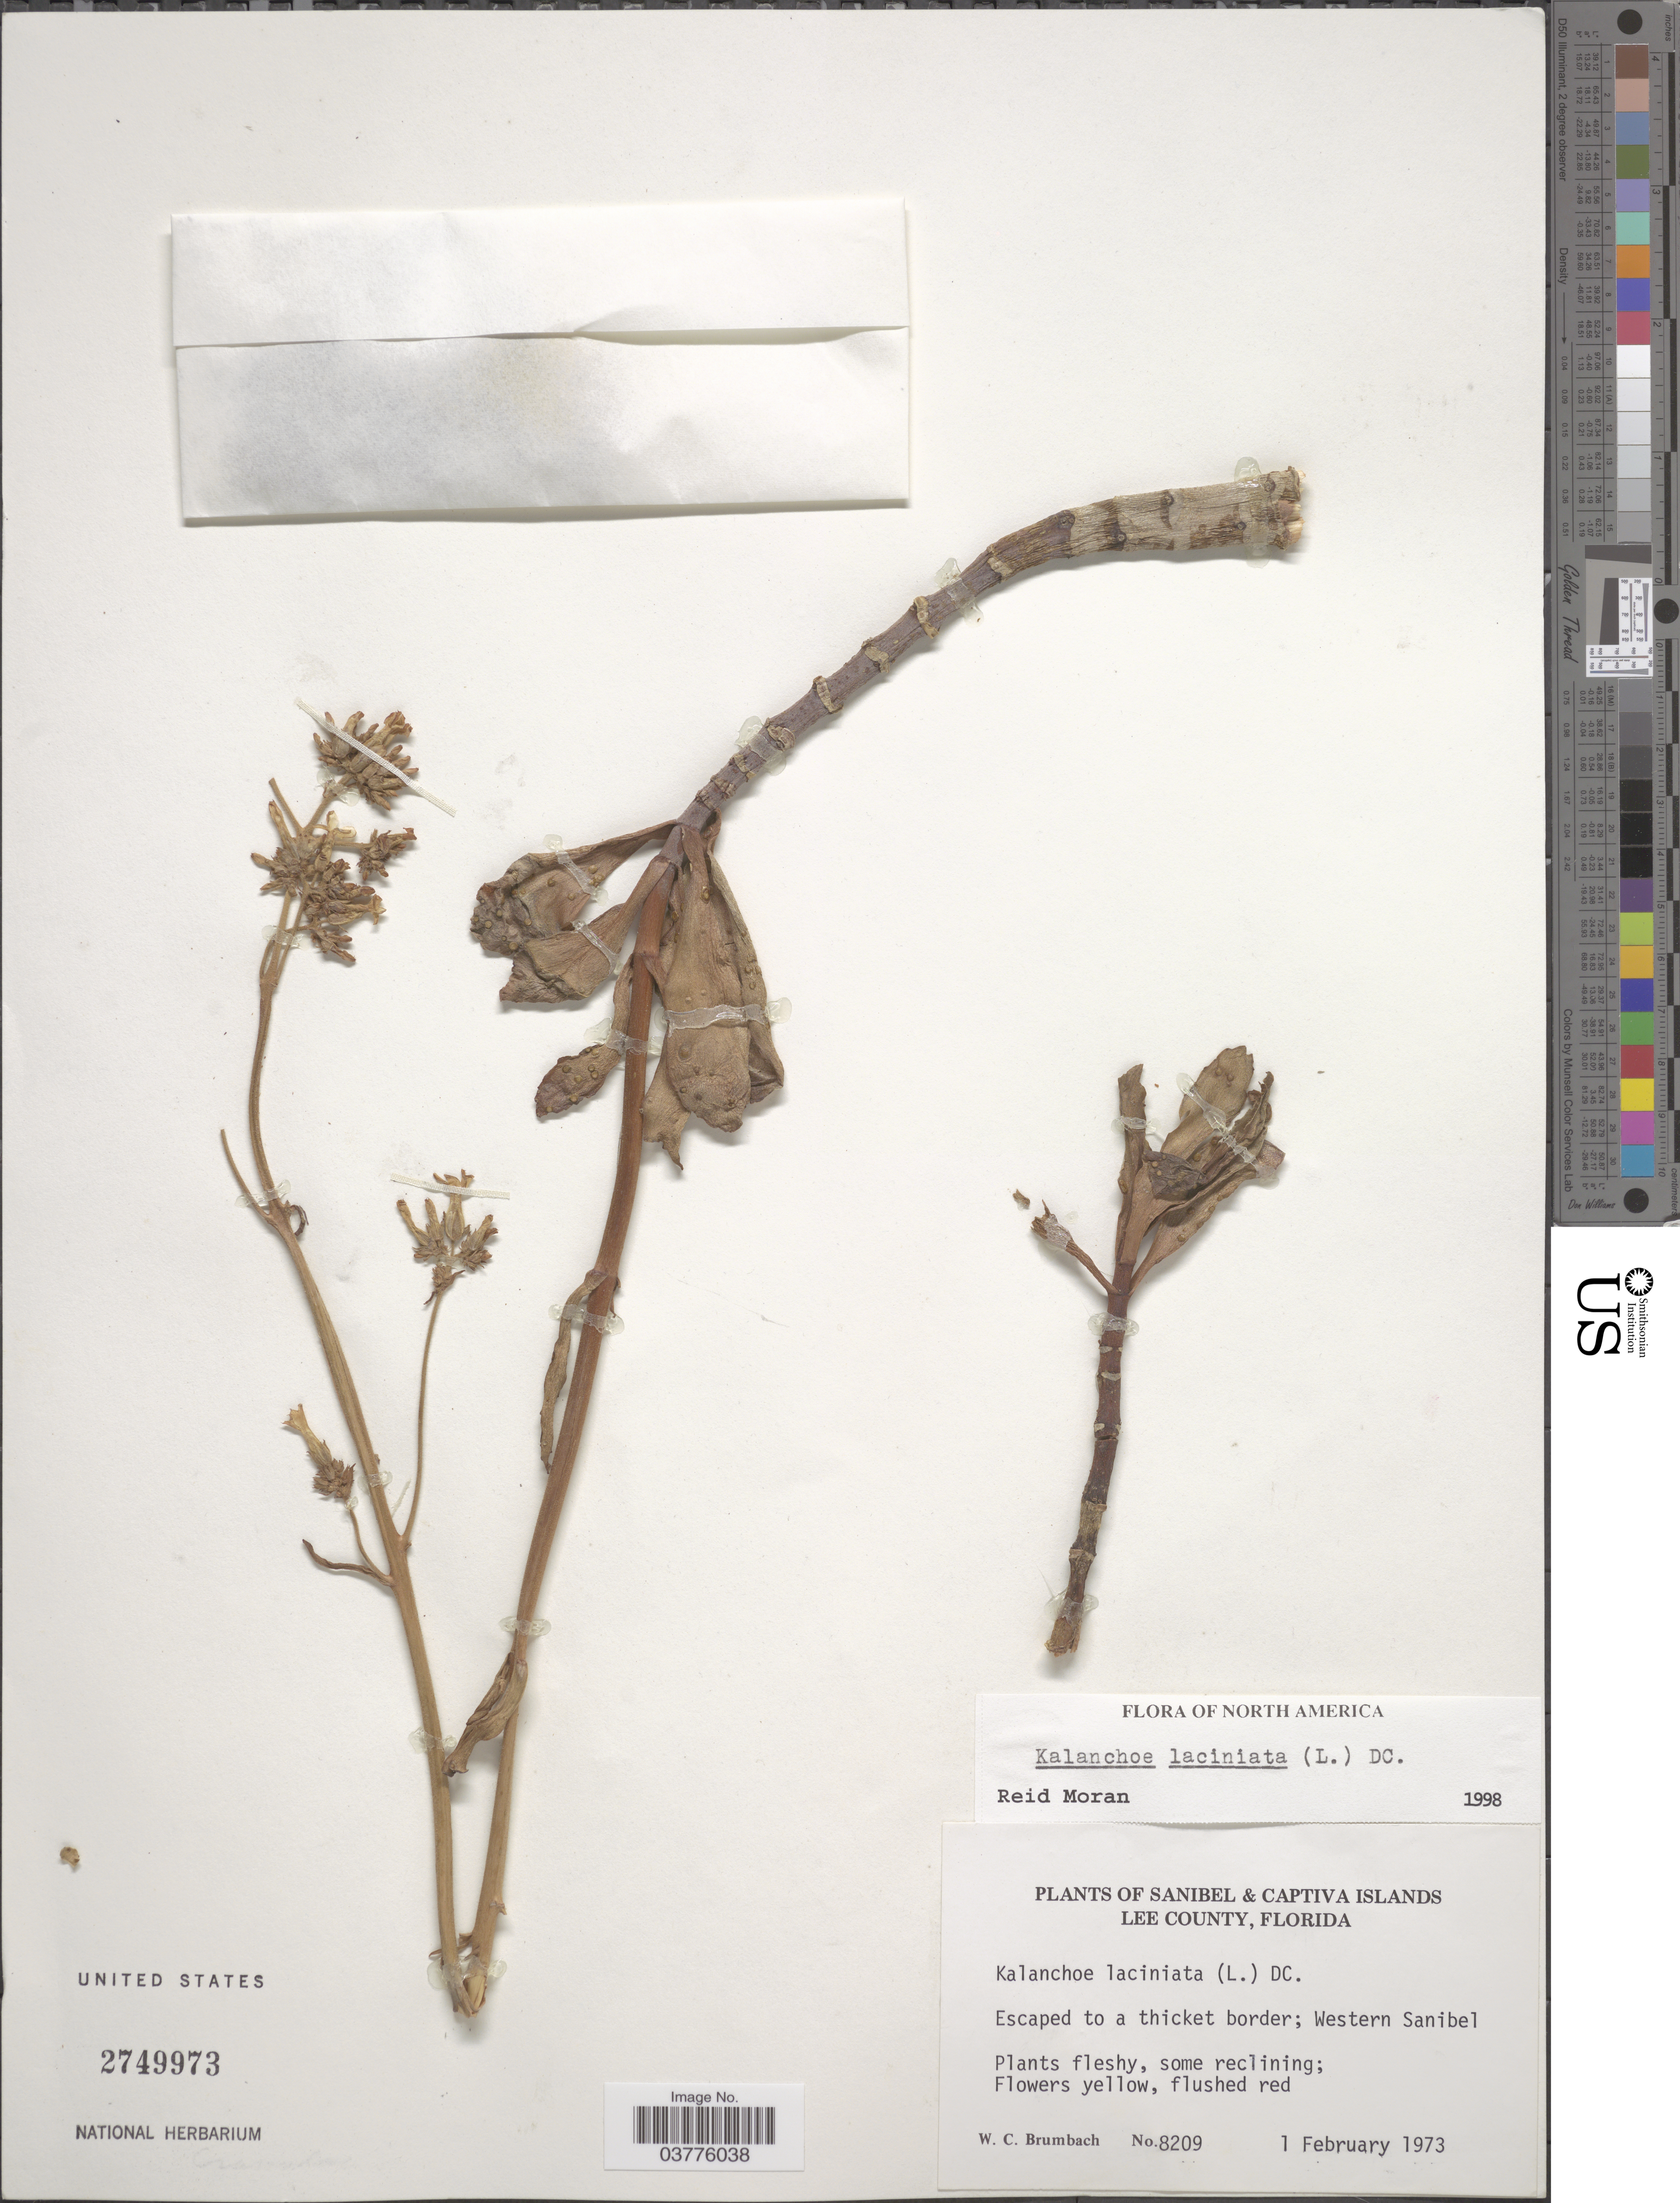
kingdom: Plantae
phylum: Tracheophyta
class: Magnoliopsida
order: Saxifragales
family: Crassulaceae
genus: Kalanchoe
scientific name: Kalanchoe laciniata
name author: (L.) DC.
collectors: W. C. Brumbach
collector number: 8209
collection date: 1973-02-01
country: United States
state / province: Florida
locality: Sanibel Islands. Lee County. Western Sanibel.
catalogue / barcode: US 2749973